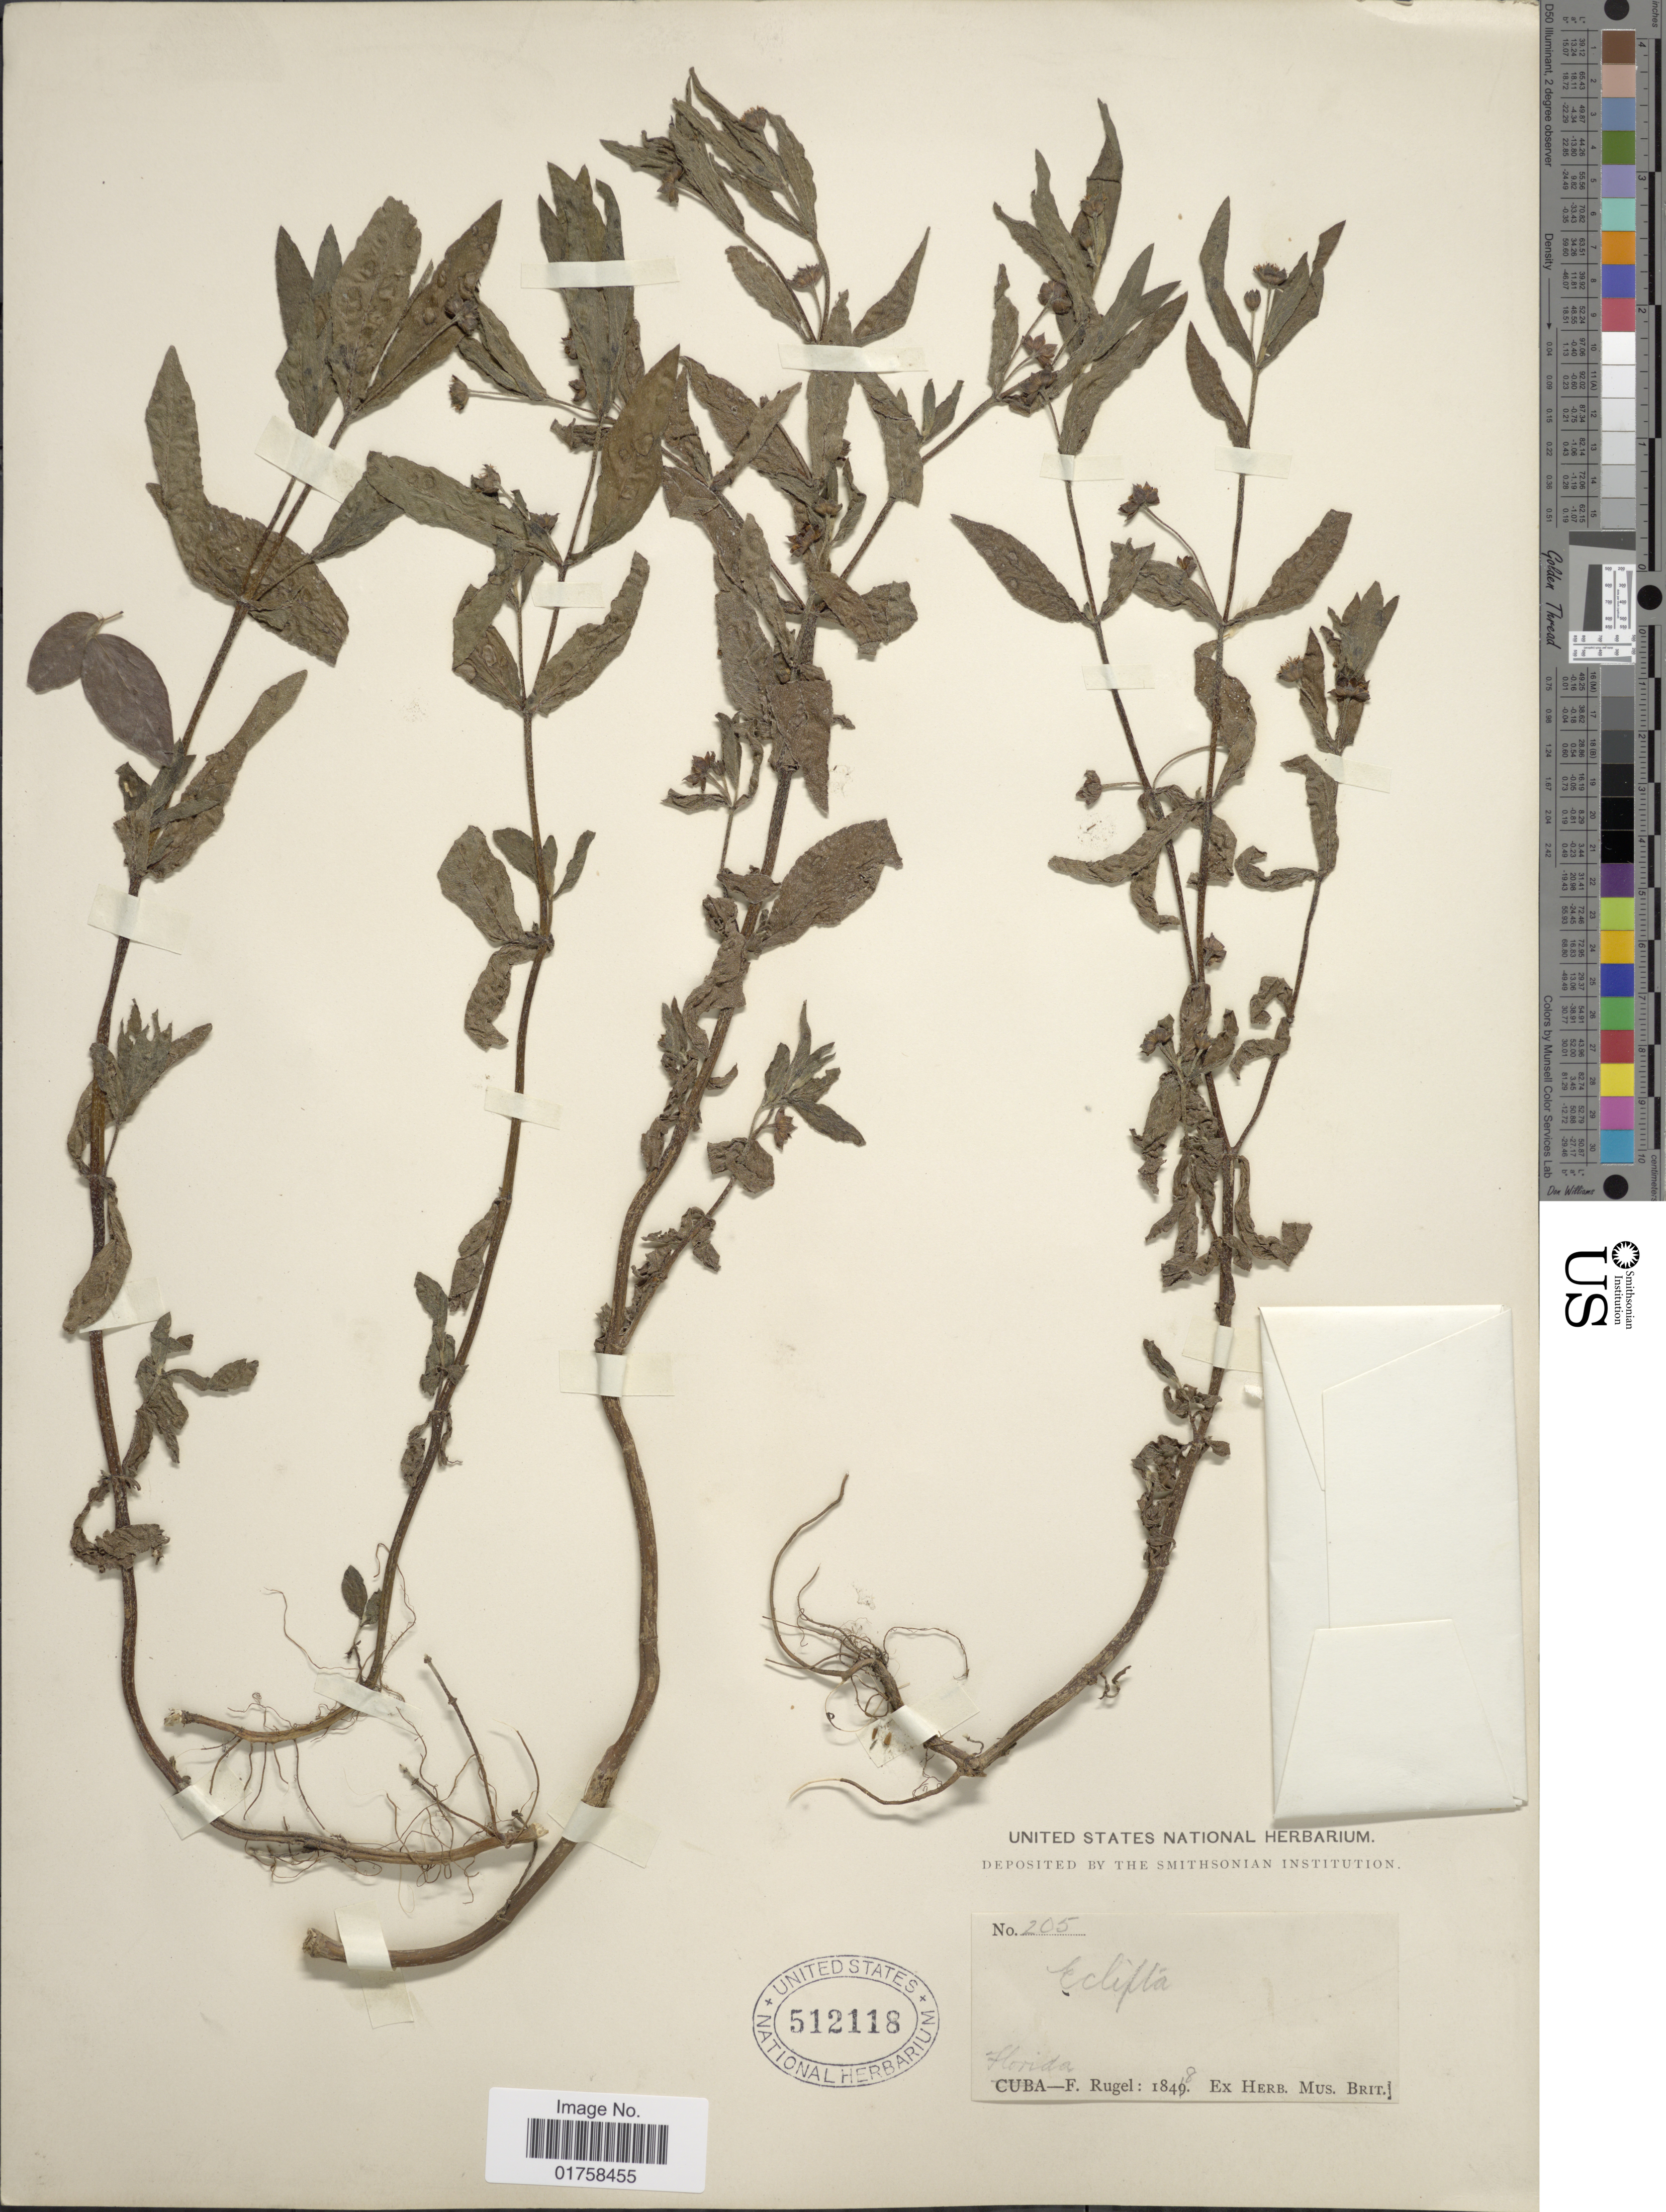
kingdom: Plantae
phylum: Tracheophyta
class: Magnoliopsida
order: Asterales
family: Asteraceae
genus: Eclipta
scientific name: Eclipta alba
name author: (L.) Hassk.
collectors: F. Rugel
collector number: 205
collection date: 1848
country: United States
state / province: Florida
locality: Florida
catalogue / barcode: US 512118